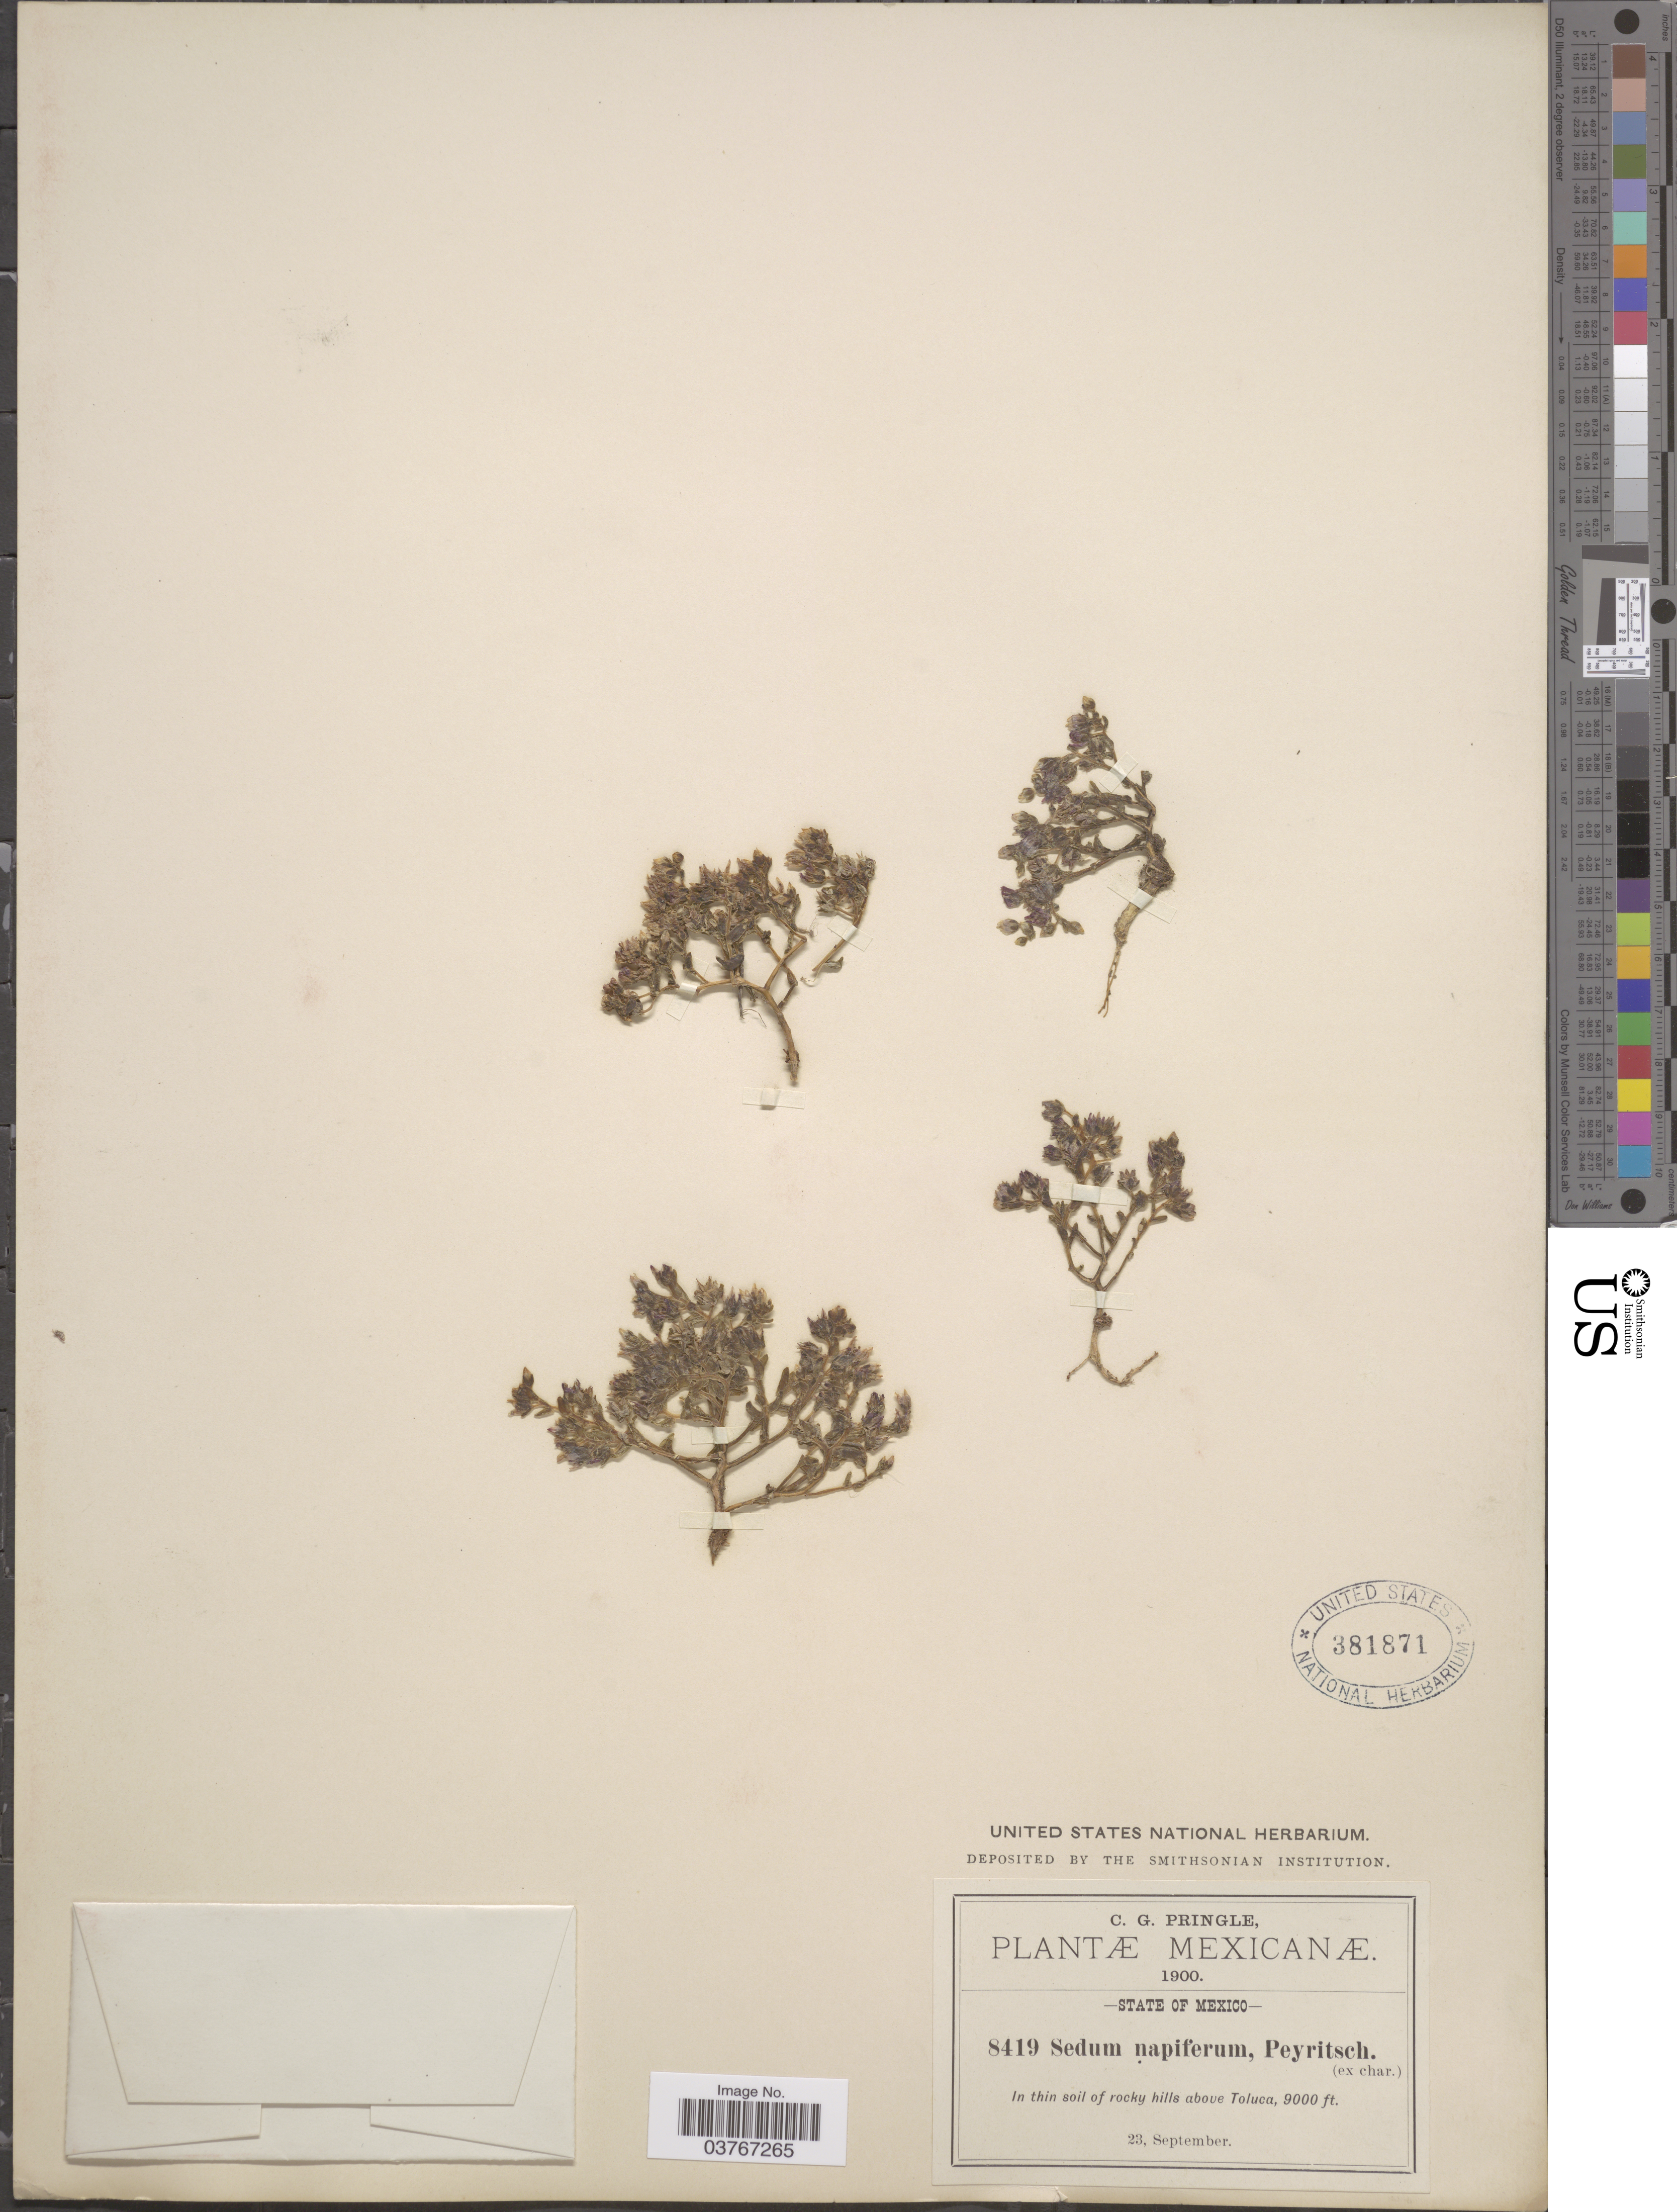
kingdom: Plantae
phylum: Tracheophyta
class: Magnoliopsida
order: Saxifragales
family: Crassulaceae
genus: Sedum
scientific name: Sedum napiferum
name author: Peyr.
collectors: C. G. Pringle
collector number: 8419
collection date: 1900-09-23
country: Mexico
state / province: México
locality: State of Mexico. In thin soil of rocky hills above Toluca.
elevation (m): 2743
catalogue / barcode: US 381871